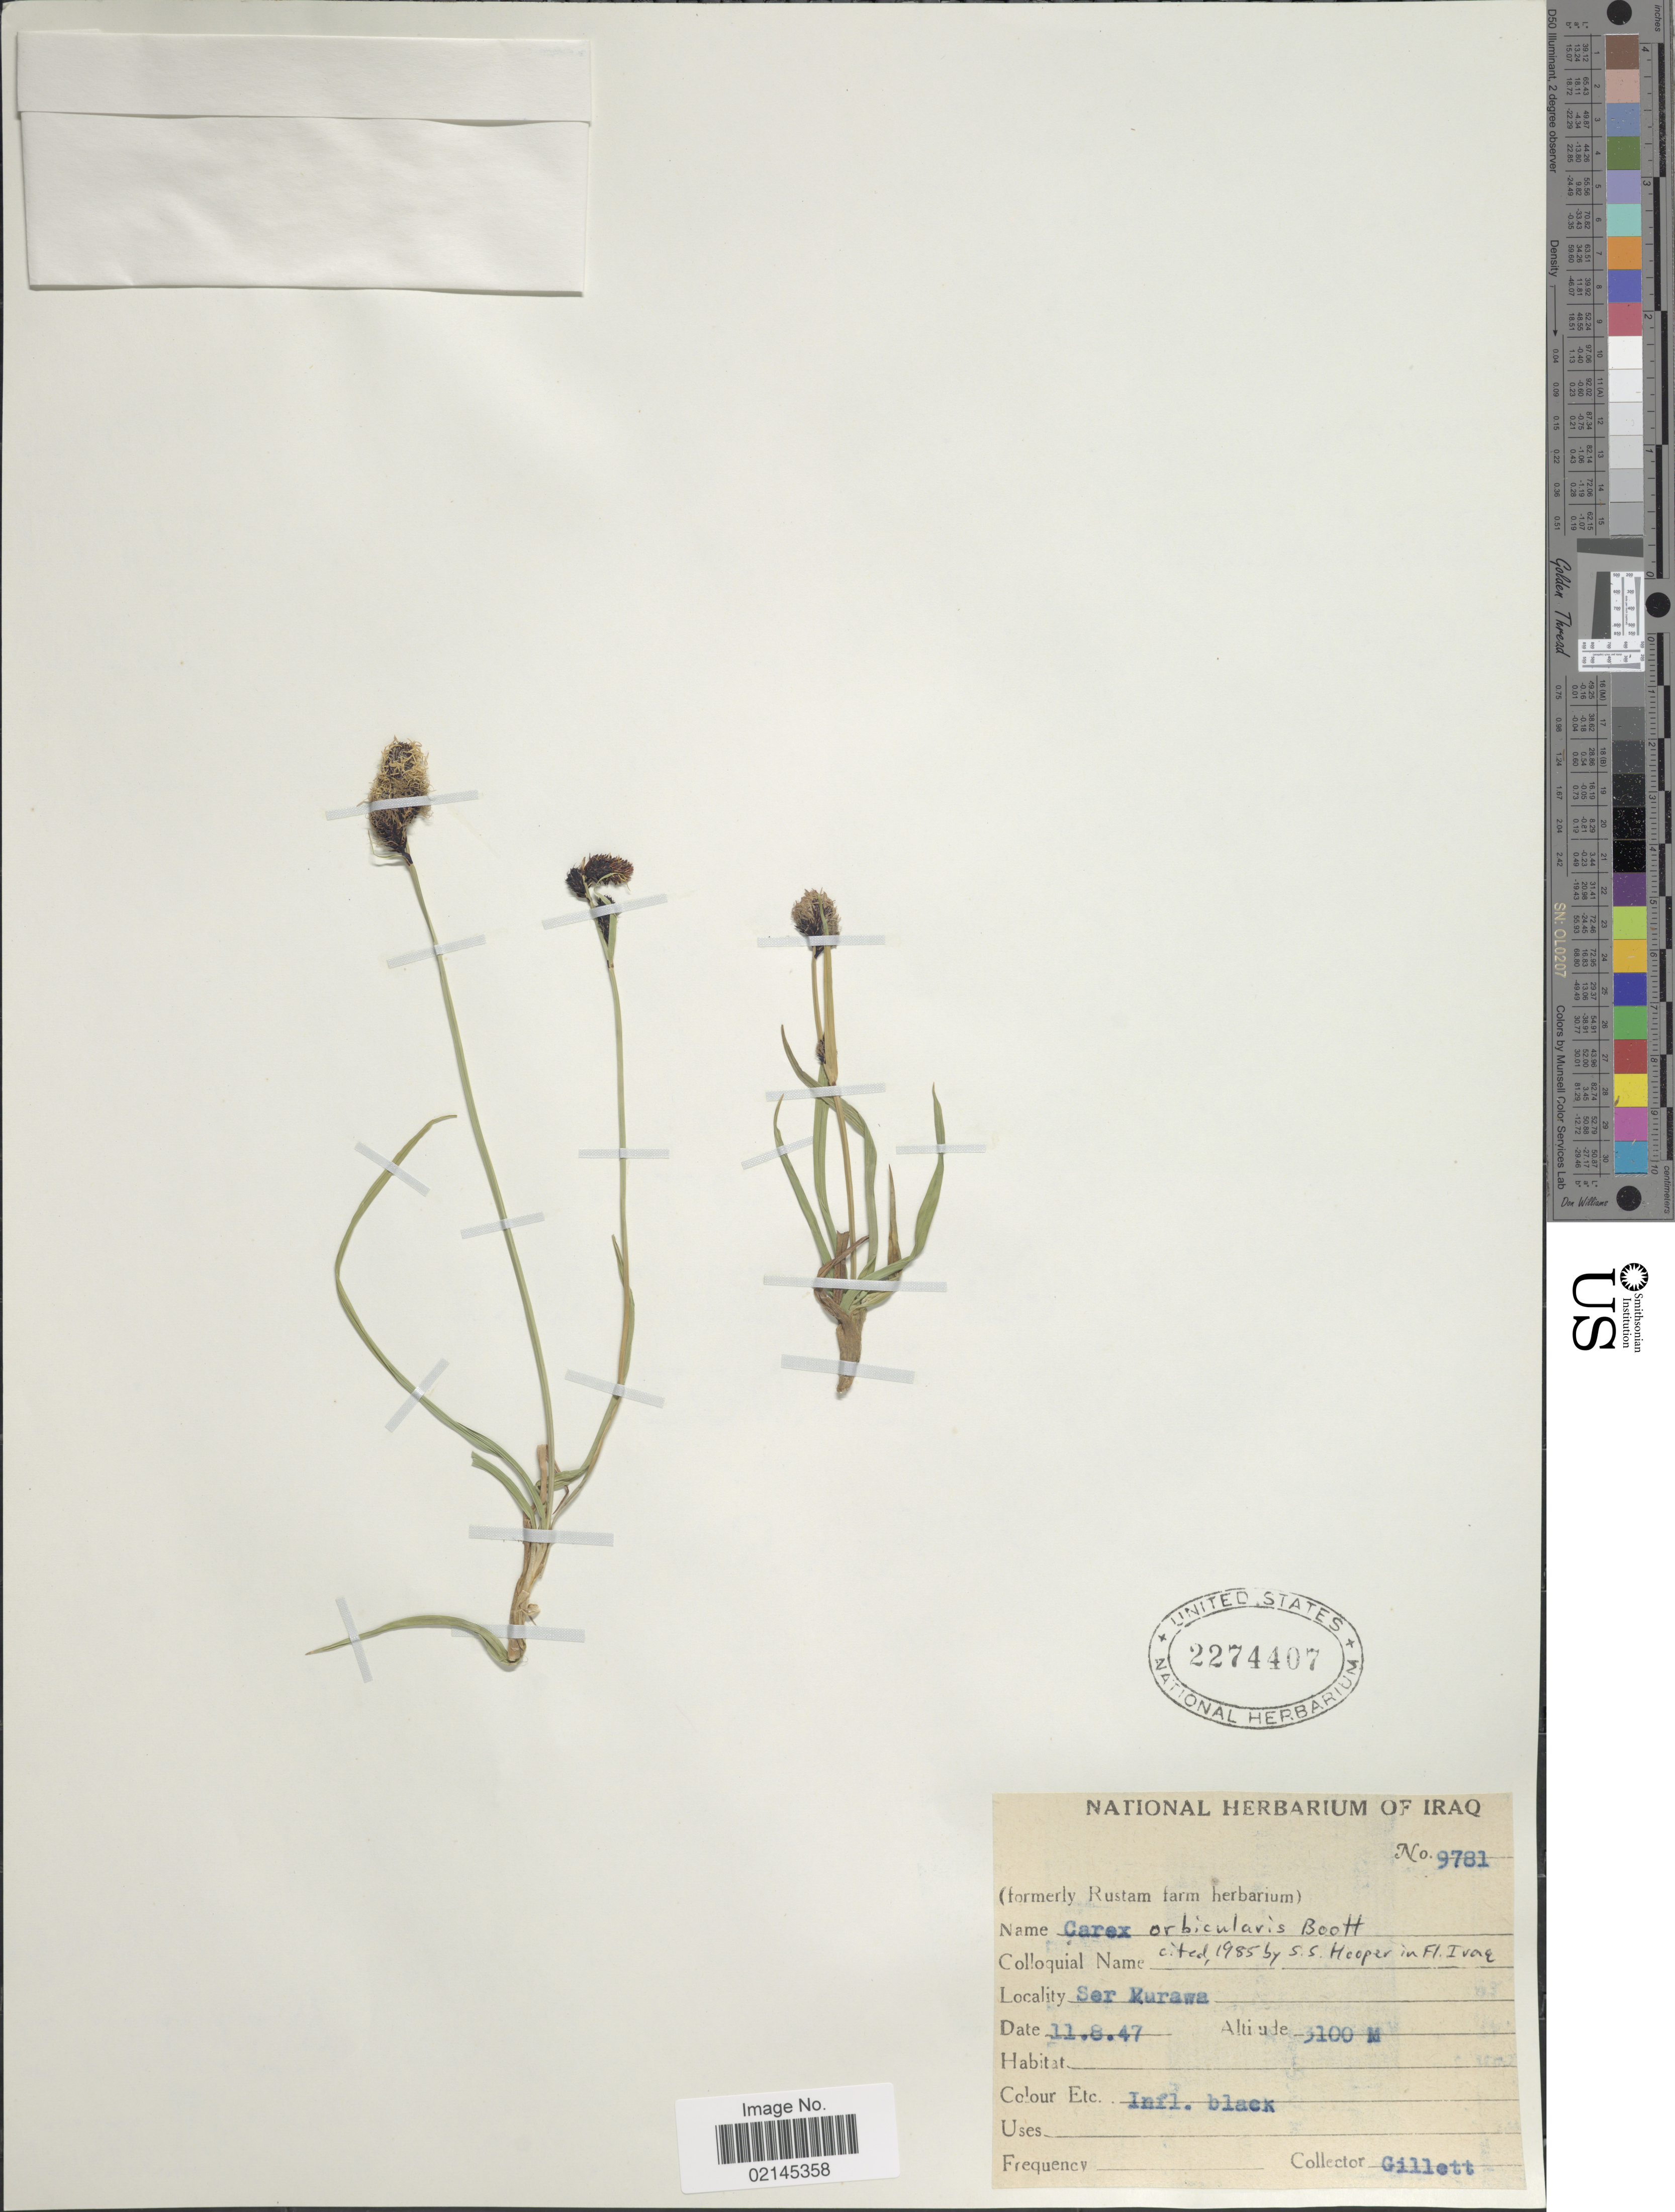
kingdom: Plantae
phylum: Tracheophyta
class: Liliopsida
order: Poales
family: Cyperaceae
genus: Carex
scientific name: Carex orbicularis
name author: Boott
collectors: Gillett, --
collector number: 9781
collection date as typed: Transcribed d/m/y: 11/8/47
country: Iraq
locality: Ser Kurawa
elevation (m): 3100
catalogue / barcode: US 2274407